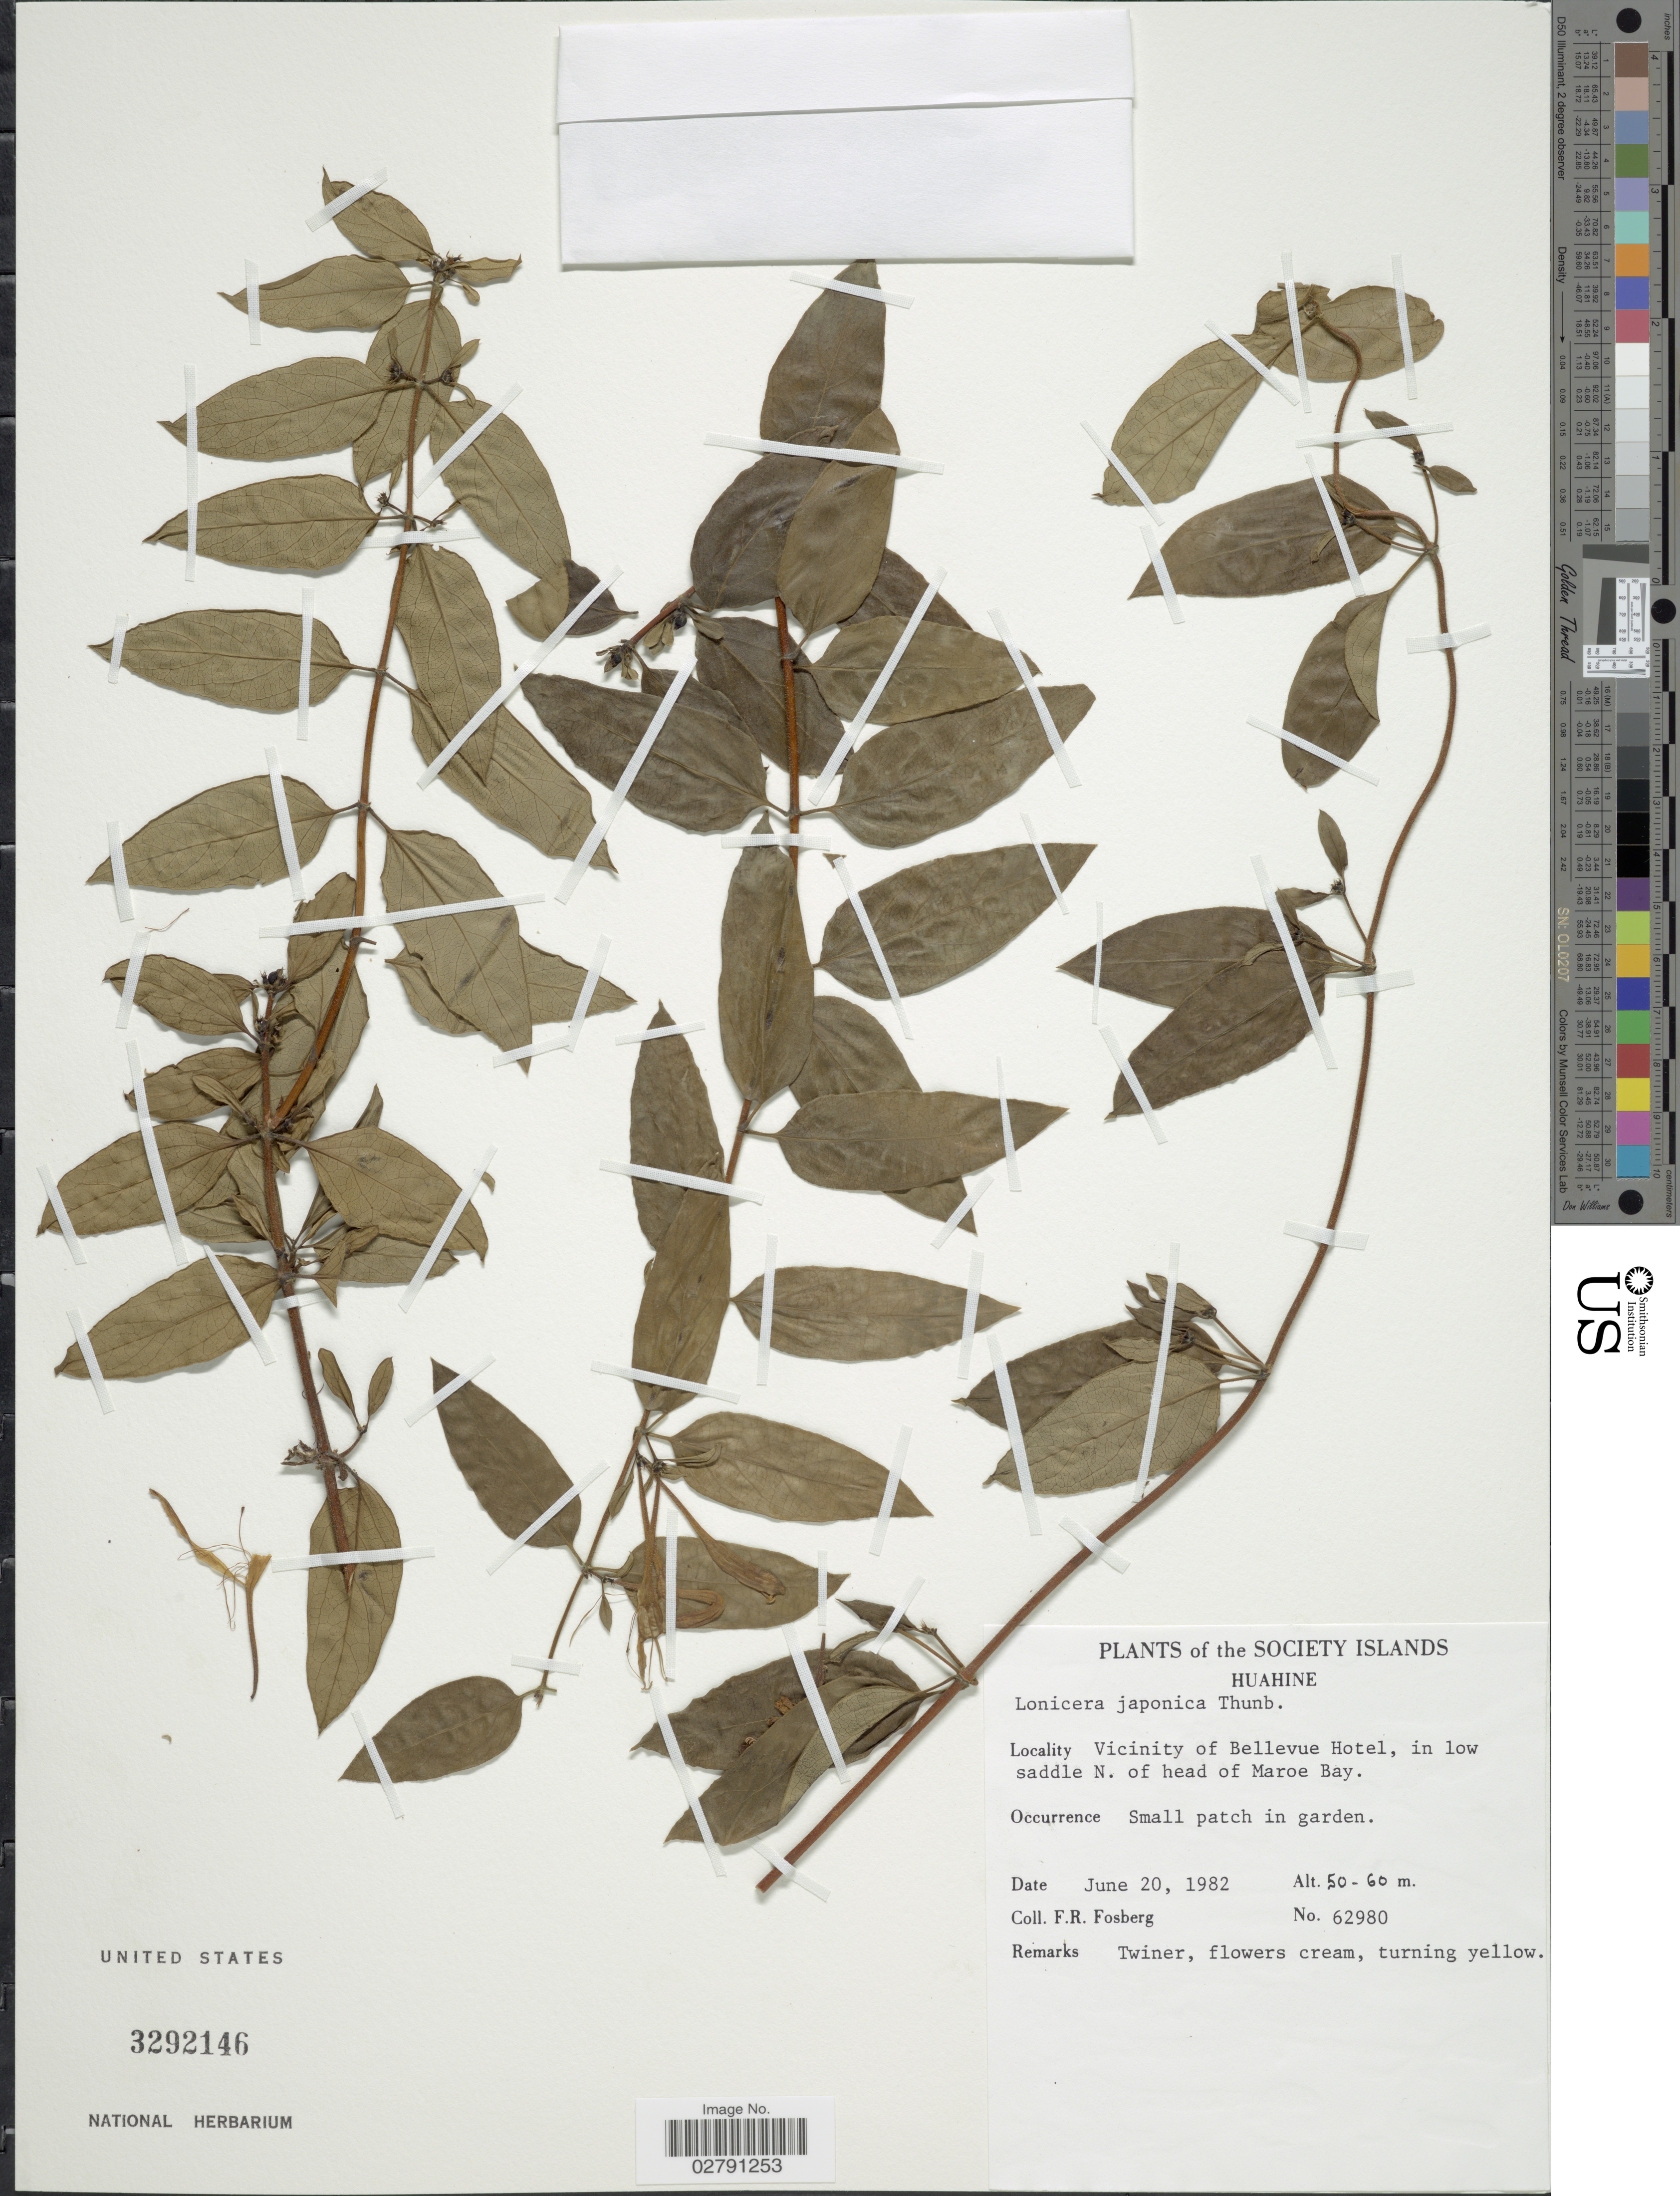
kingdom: Plantae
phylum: Tracheophyta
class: Magnoliopsida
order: Dipsacales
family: Caprifoliaceae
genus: Lonicera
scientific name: Lonicera japonica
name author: Thunb.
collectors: F. R. Fosberg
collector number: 62980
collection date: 1982-06-20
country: French Polynesia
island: Huahine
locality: The Society Islands. Huahine. Vicinity of Bellevue Hotel, in low saddle N. of head of Maroe Bay.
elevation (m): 50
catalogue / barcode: US 3292146